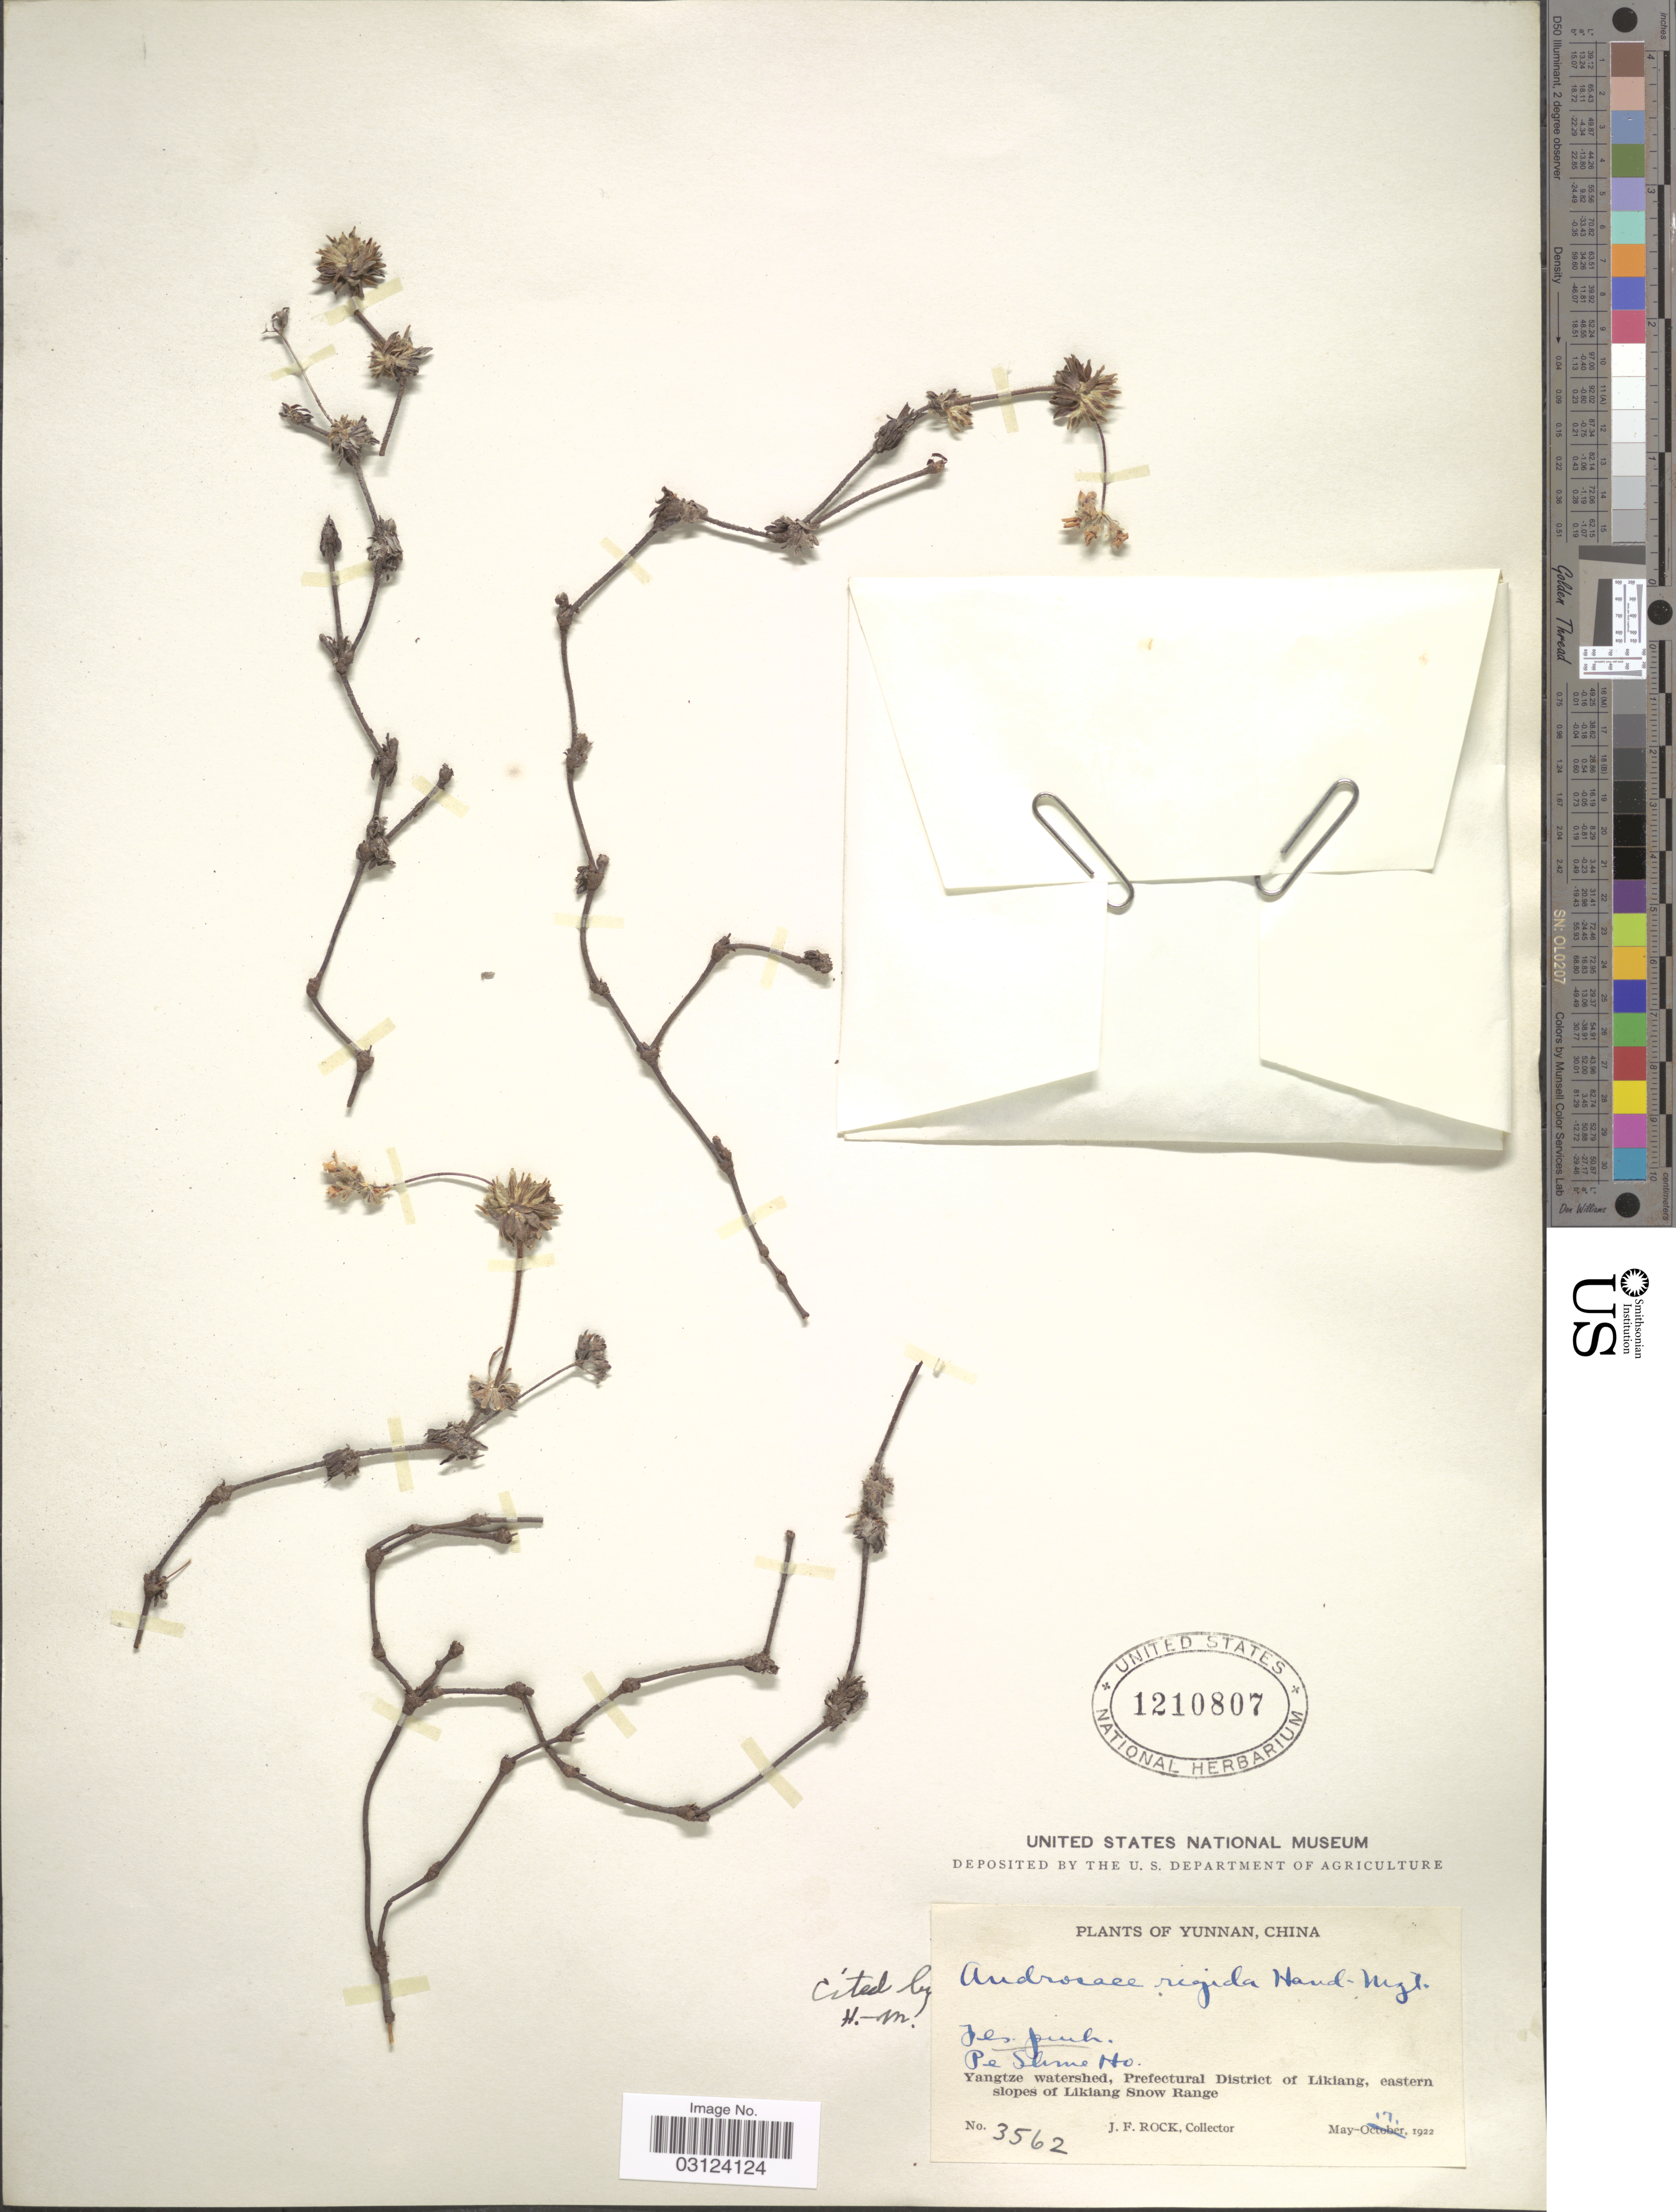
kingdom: Plantae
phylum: Tracheophyta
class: Magnoliopsida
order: Ericales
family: Primulaceae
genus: Androsace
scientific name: Androsace rigida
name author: Hand.-Mazz.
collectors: J. Rock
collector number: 3562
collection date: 1922-05-17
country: China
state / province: Yunnan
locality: Yangtze watershed, Prefectural District of Likiang, eastern slopes of Likiang Snow Range, Peshive Ho.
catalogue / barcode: US 1210807